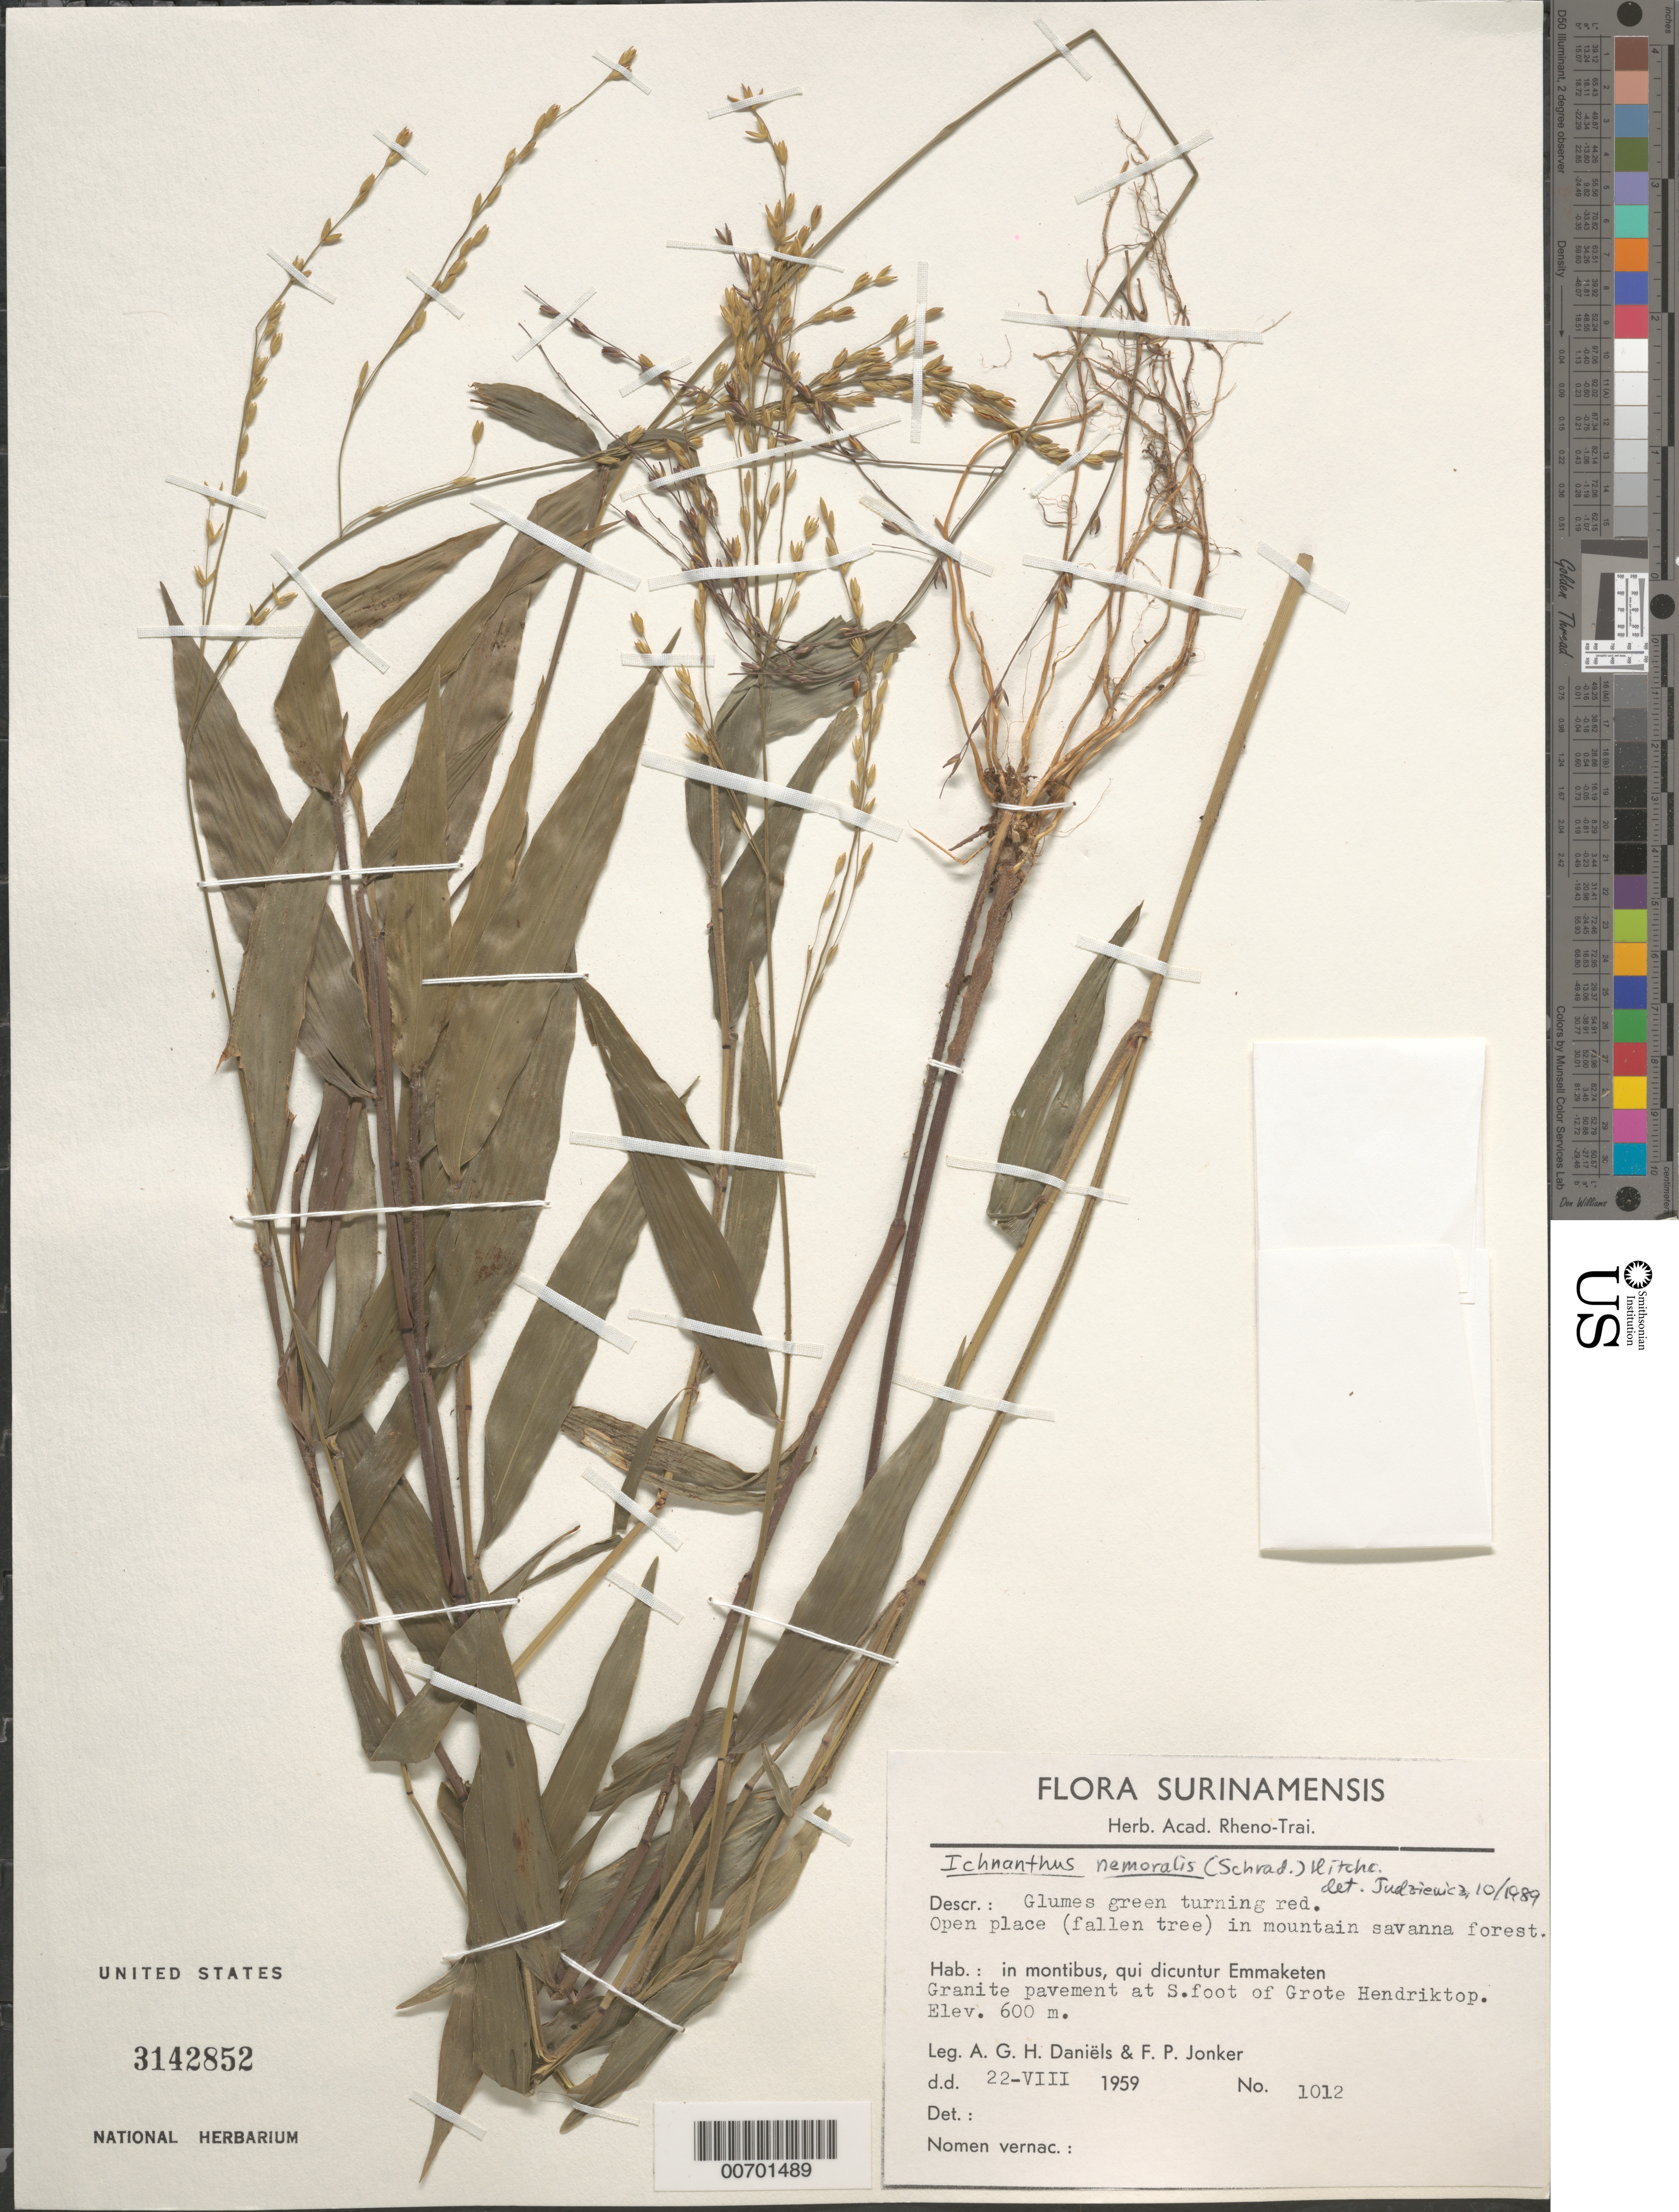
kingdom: Plantae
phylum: Tracheophyta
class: Liliopsida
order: Poales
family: Poaceae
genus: Ichnanthus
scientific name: Ichnanthus nemoralis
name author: (Schrad.) Hitchc. & Chase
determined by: Judziewicz, E. J.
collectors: A. Daniëls & F. P. Jonker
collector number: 1012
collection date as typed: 22-Aug-59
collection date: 1959-08-22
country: Suriname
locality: Grote Hendriktop, S foot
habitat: Granite pavement at S foot of Grote Hendriktop; open place (fallen tree) in mountain savanna forest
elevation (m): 600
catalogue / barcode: US 3142852